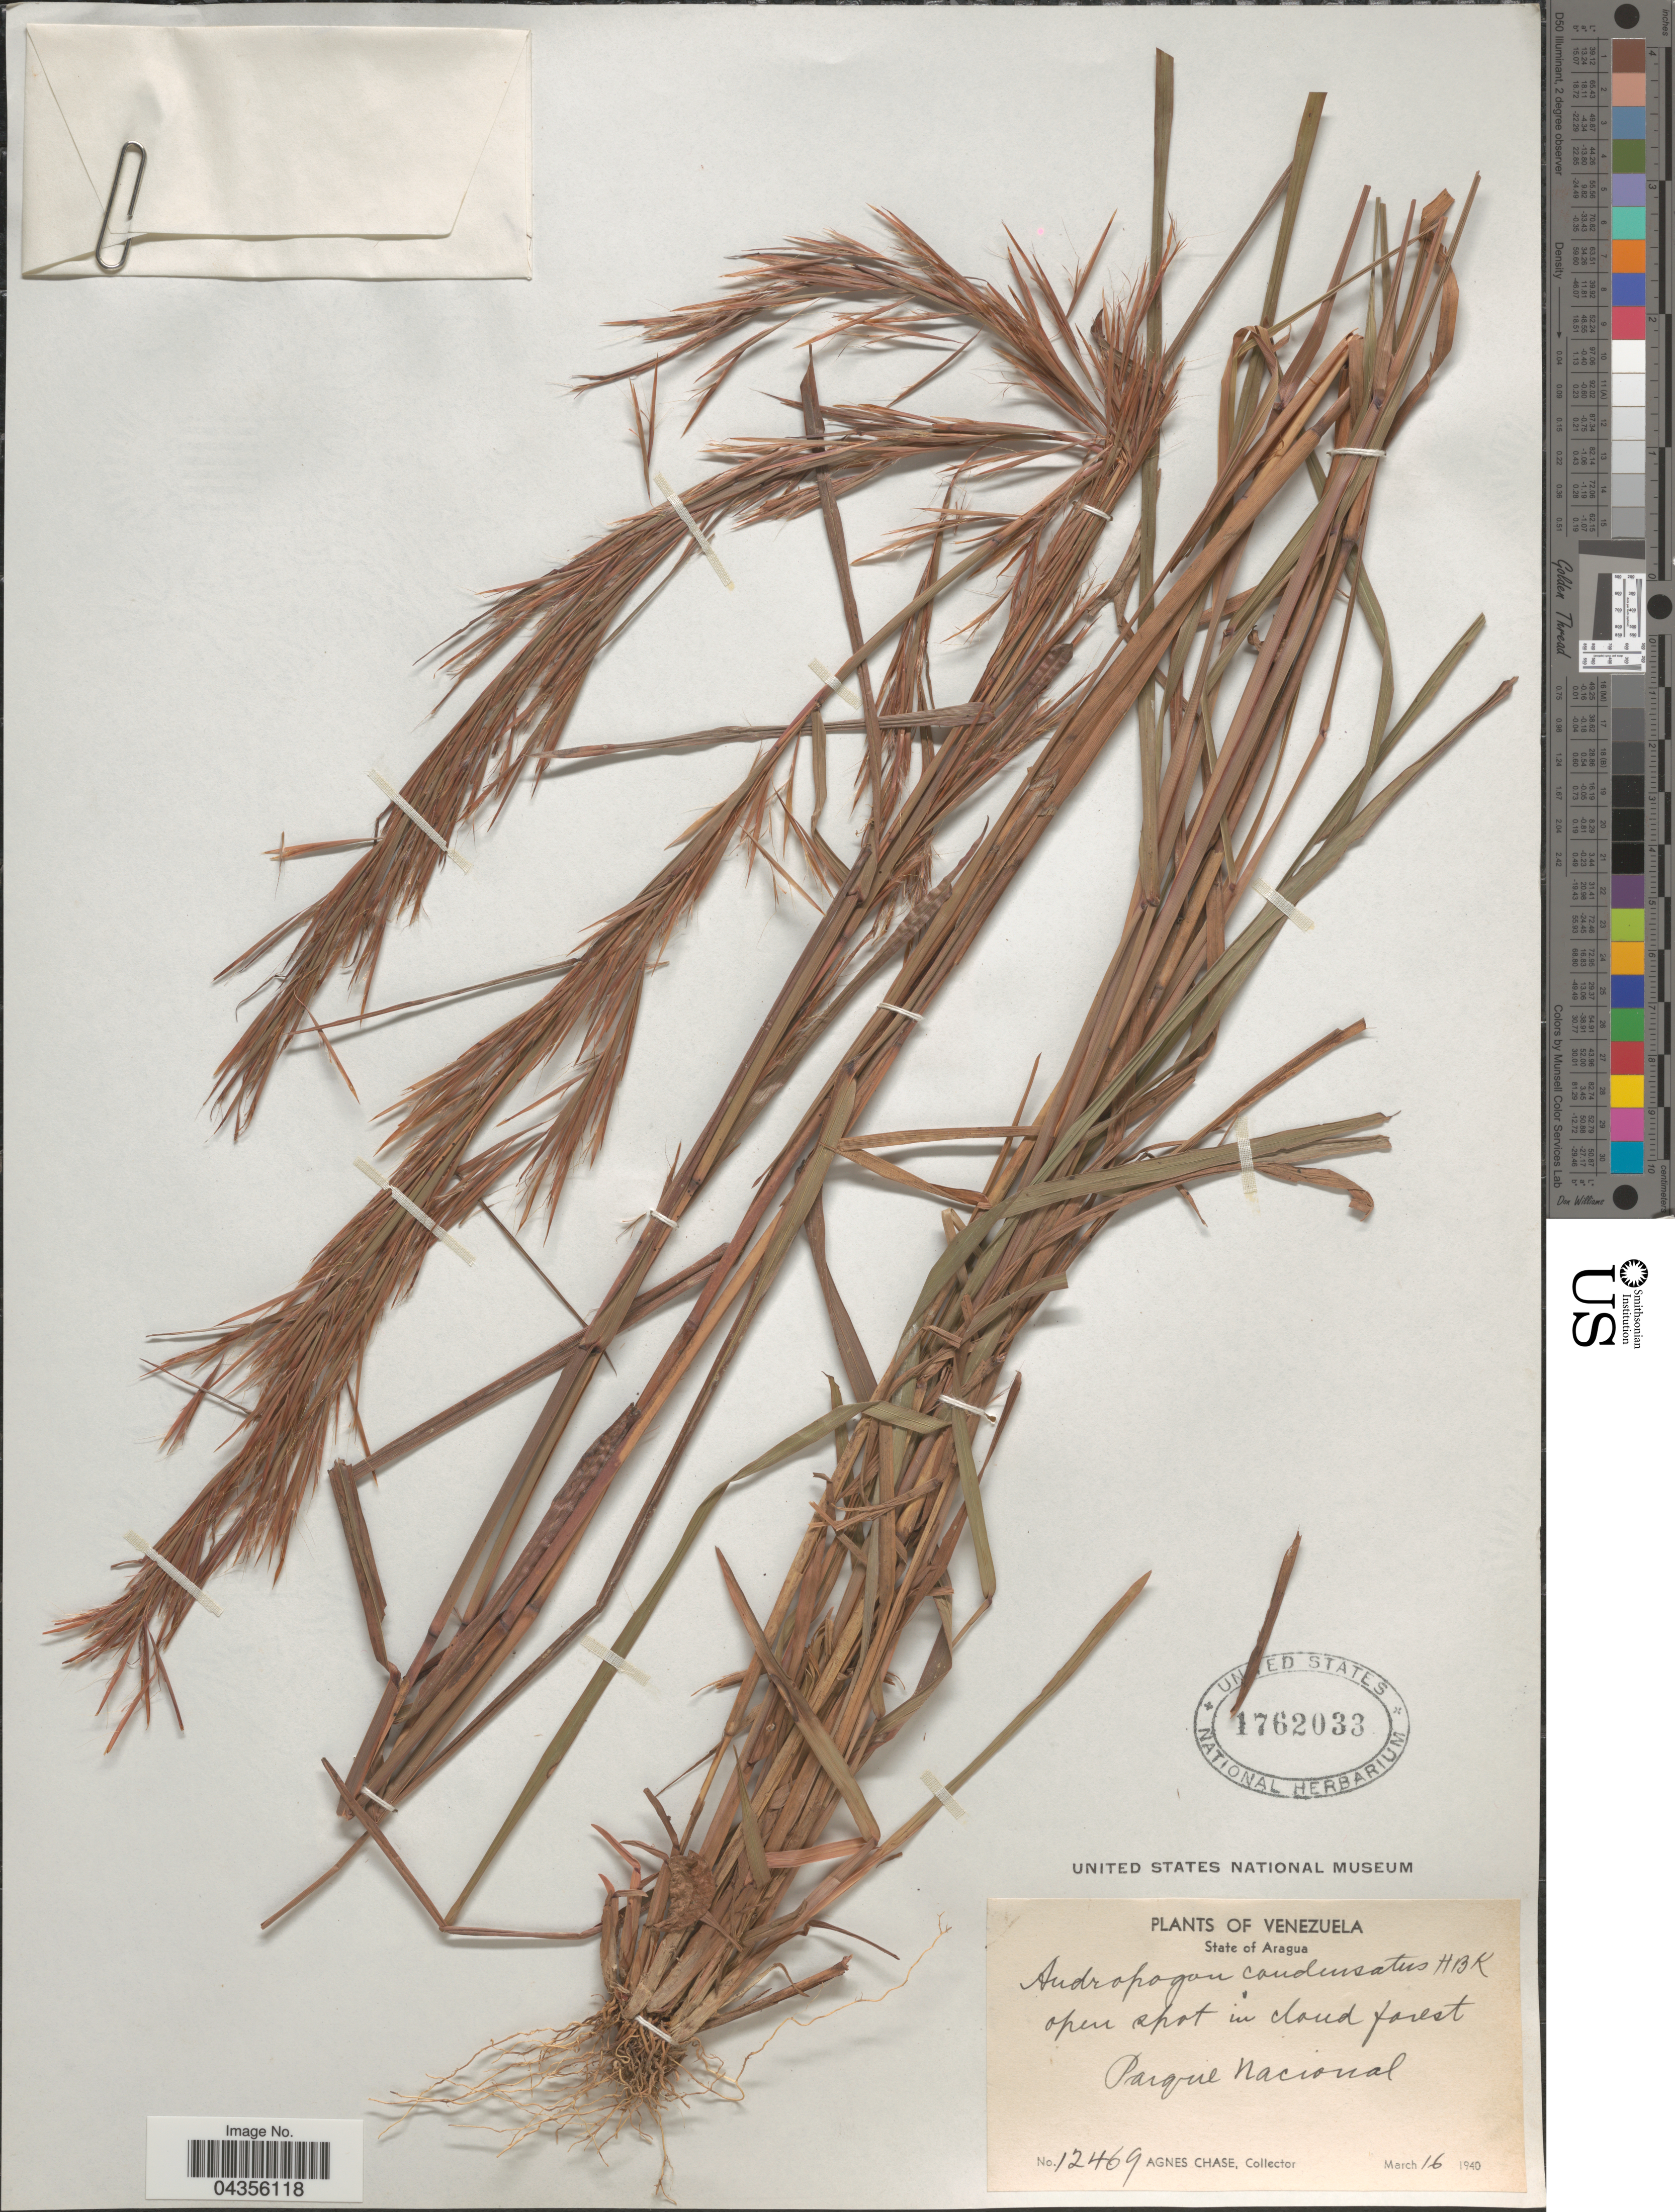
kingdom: Plantae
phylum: Tracheophyta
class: Liliopsida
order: Poales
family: Poaceae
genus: Schizachyrium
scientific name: Schizachyrium condensatum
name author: (Kunth) Nees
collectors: A. Chase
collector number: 12469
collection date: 1940-03-16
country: Venezuela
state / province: Aragua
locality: Open spot in cloud forest. Parque Nacional.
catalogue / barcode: US 1762033